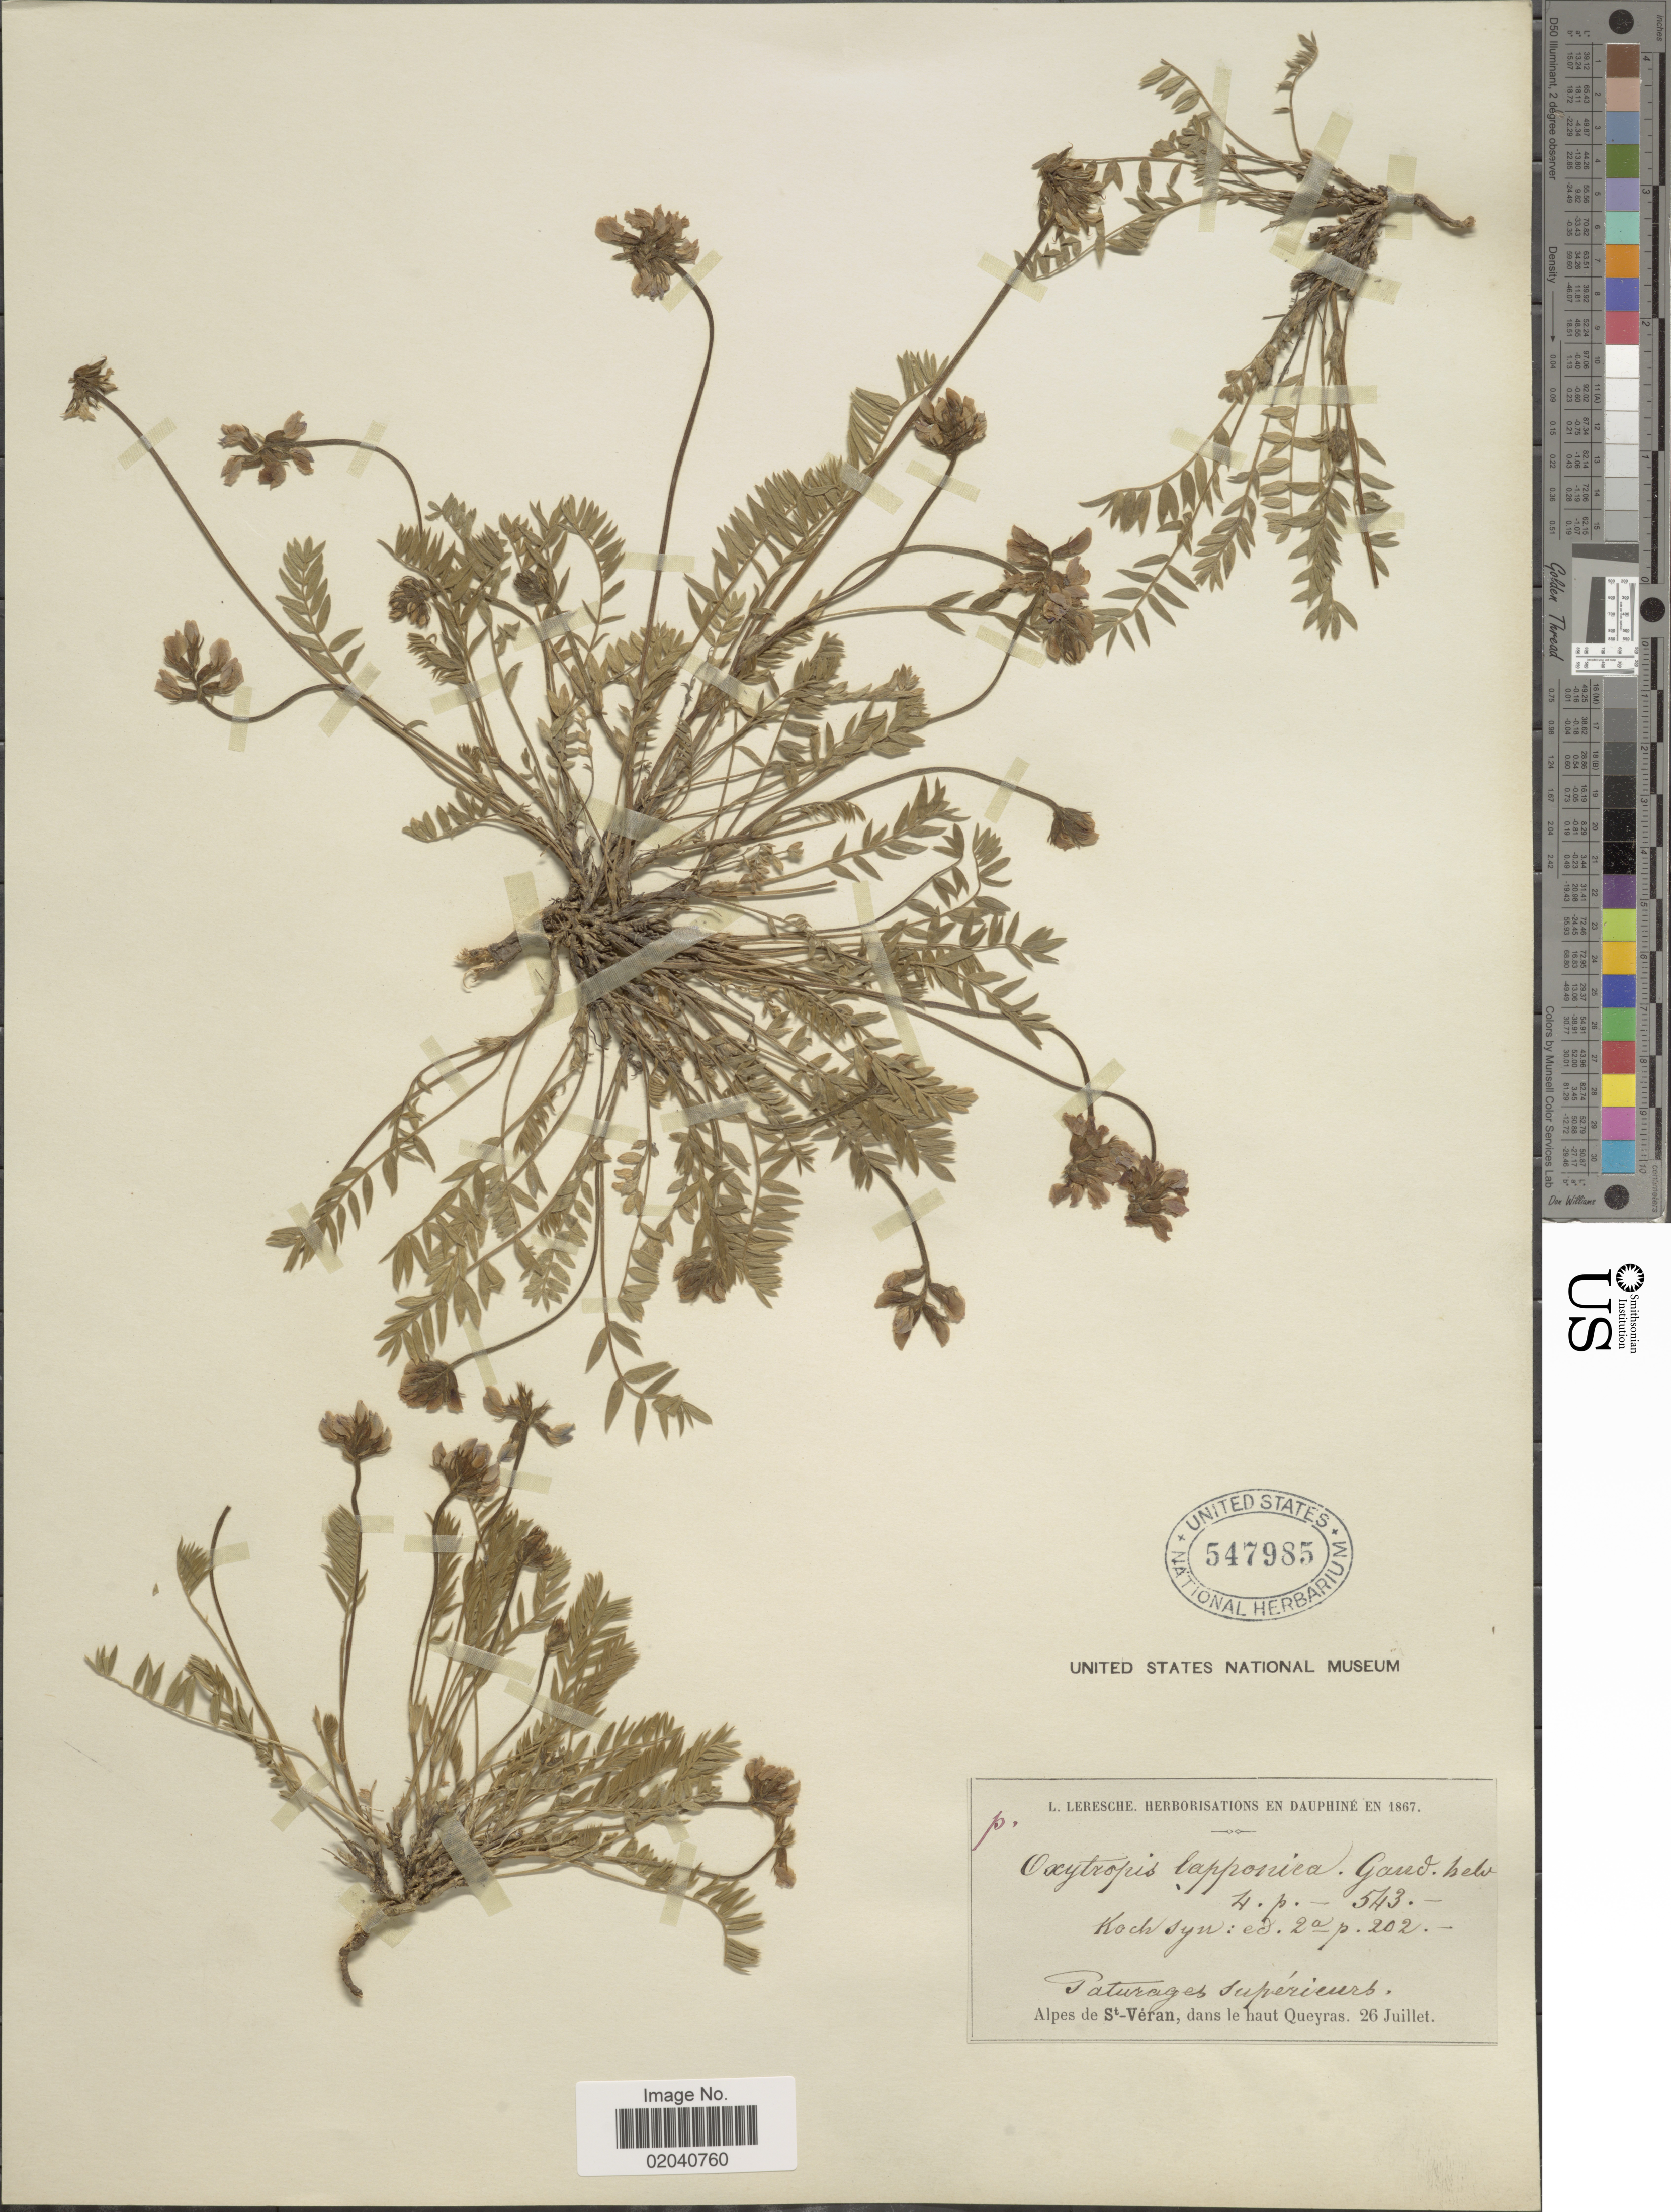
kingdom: Plantae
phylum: Tracheophyta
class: Magnoliopsida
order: Fabales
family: Fabaceae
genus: Oxytropis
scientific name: Oxytropis lapponica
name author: (Wahlenb.) Gay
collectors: L. Leresche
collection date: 1867-07-26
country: France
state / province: Provence-Alpes-Côte d'Azur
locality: Paturages supériceurs, Alpes de St-Véran, dans le haut Queyras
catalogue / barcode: US 547985